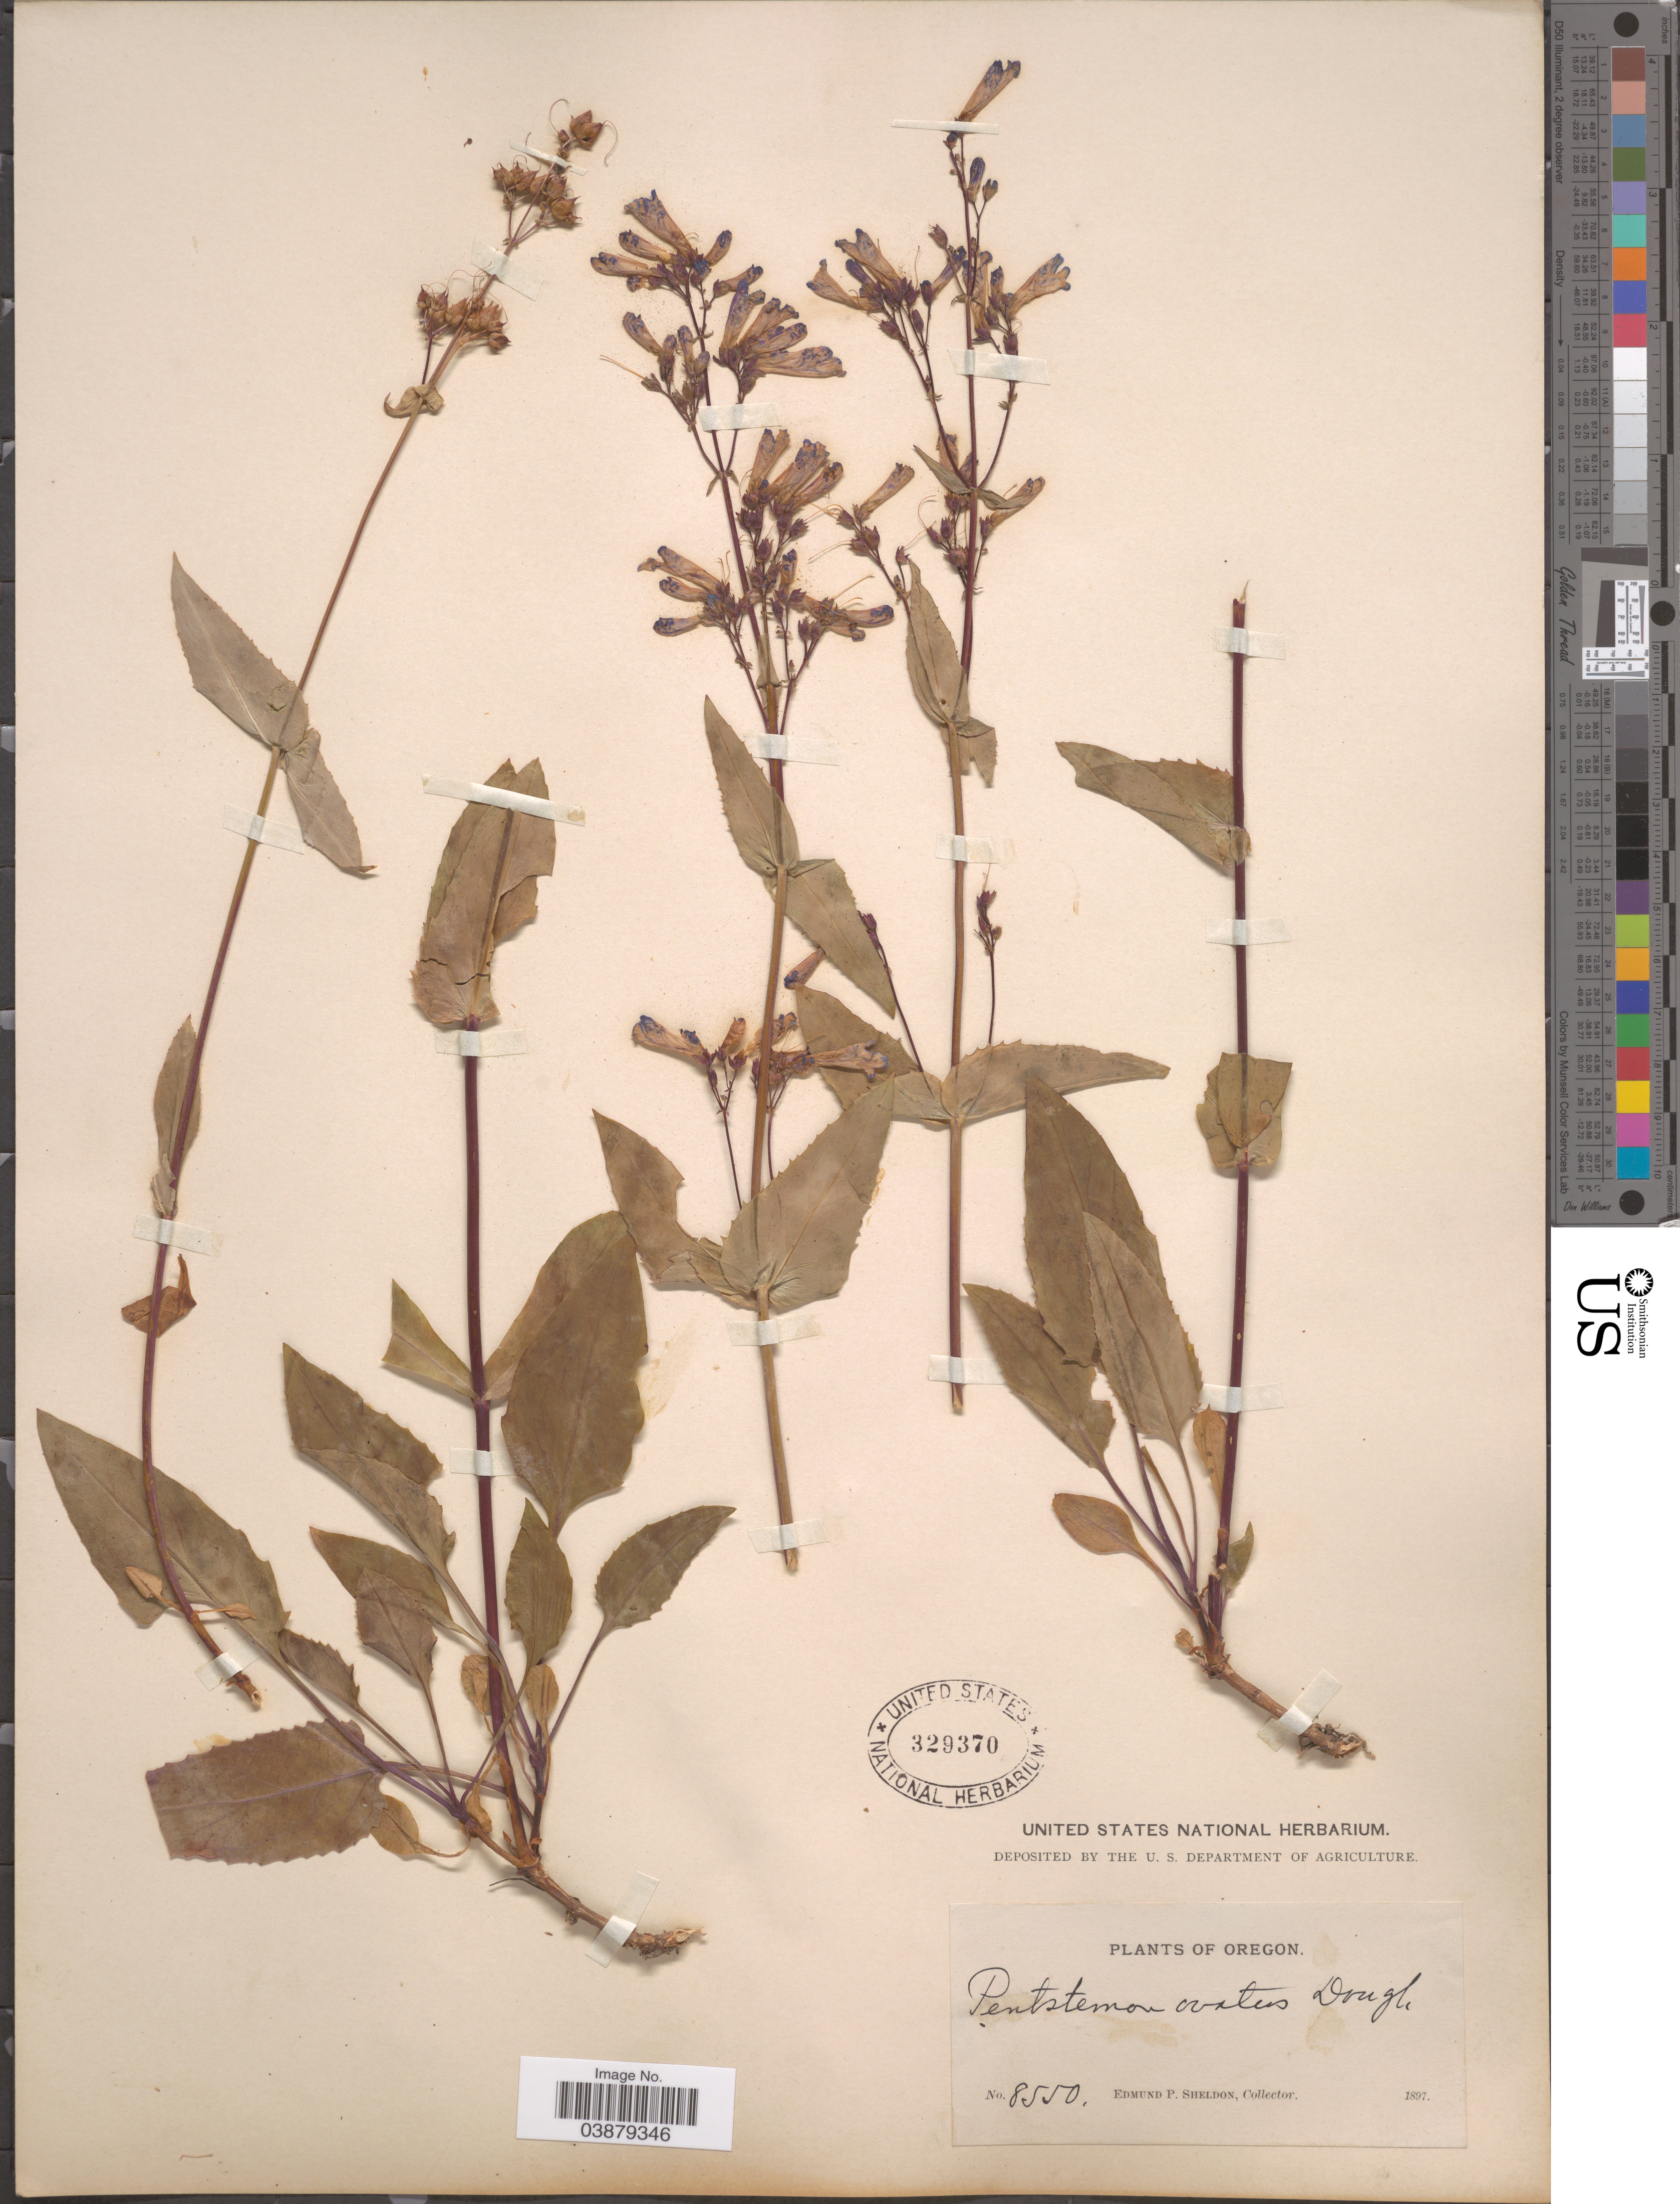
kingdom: Plantae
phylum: Tracheophyta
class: Magnoliopsida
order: Lamiales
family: Plantaginaceae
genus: Penstemon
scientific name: Penstemon wilcoxii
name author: Rydb.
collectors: E. P. Sheldon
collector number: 8550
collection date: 1897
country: United States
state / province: Oregon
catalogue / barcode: US 329370